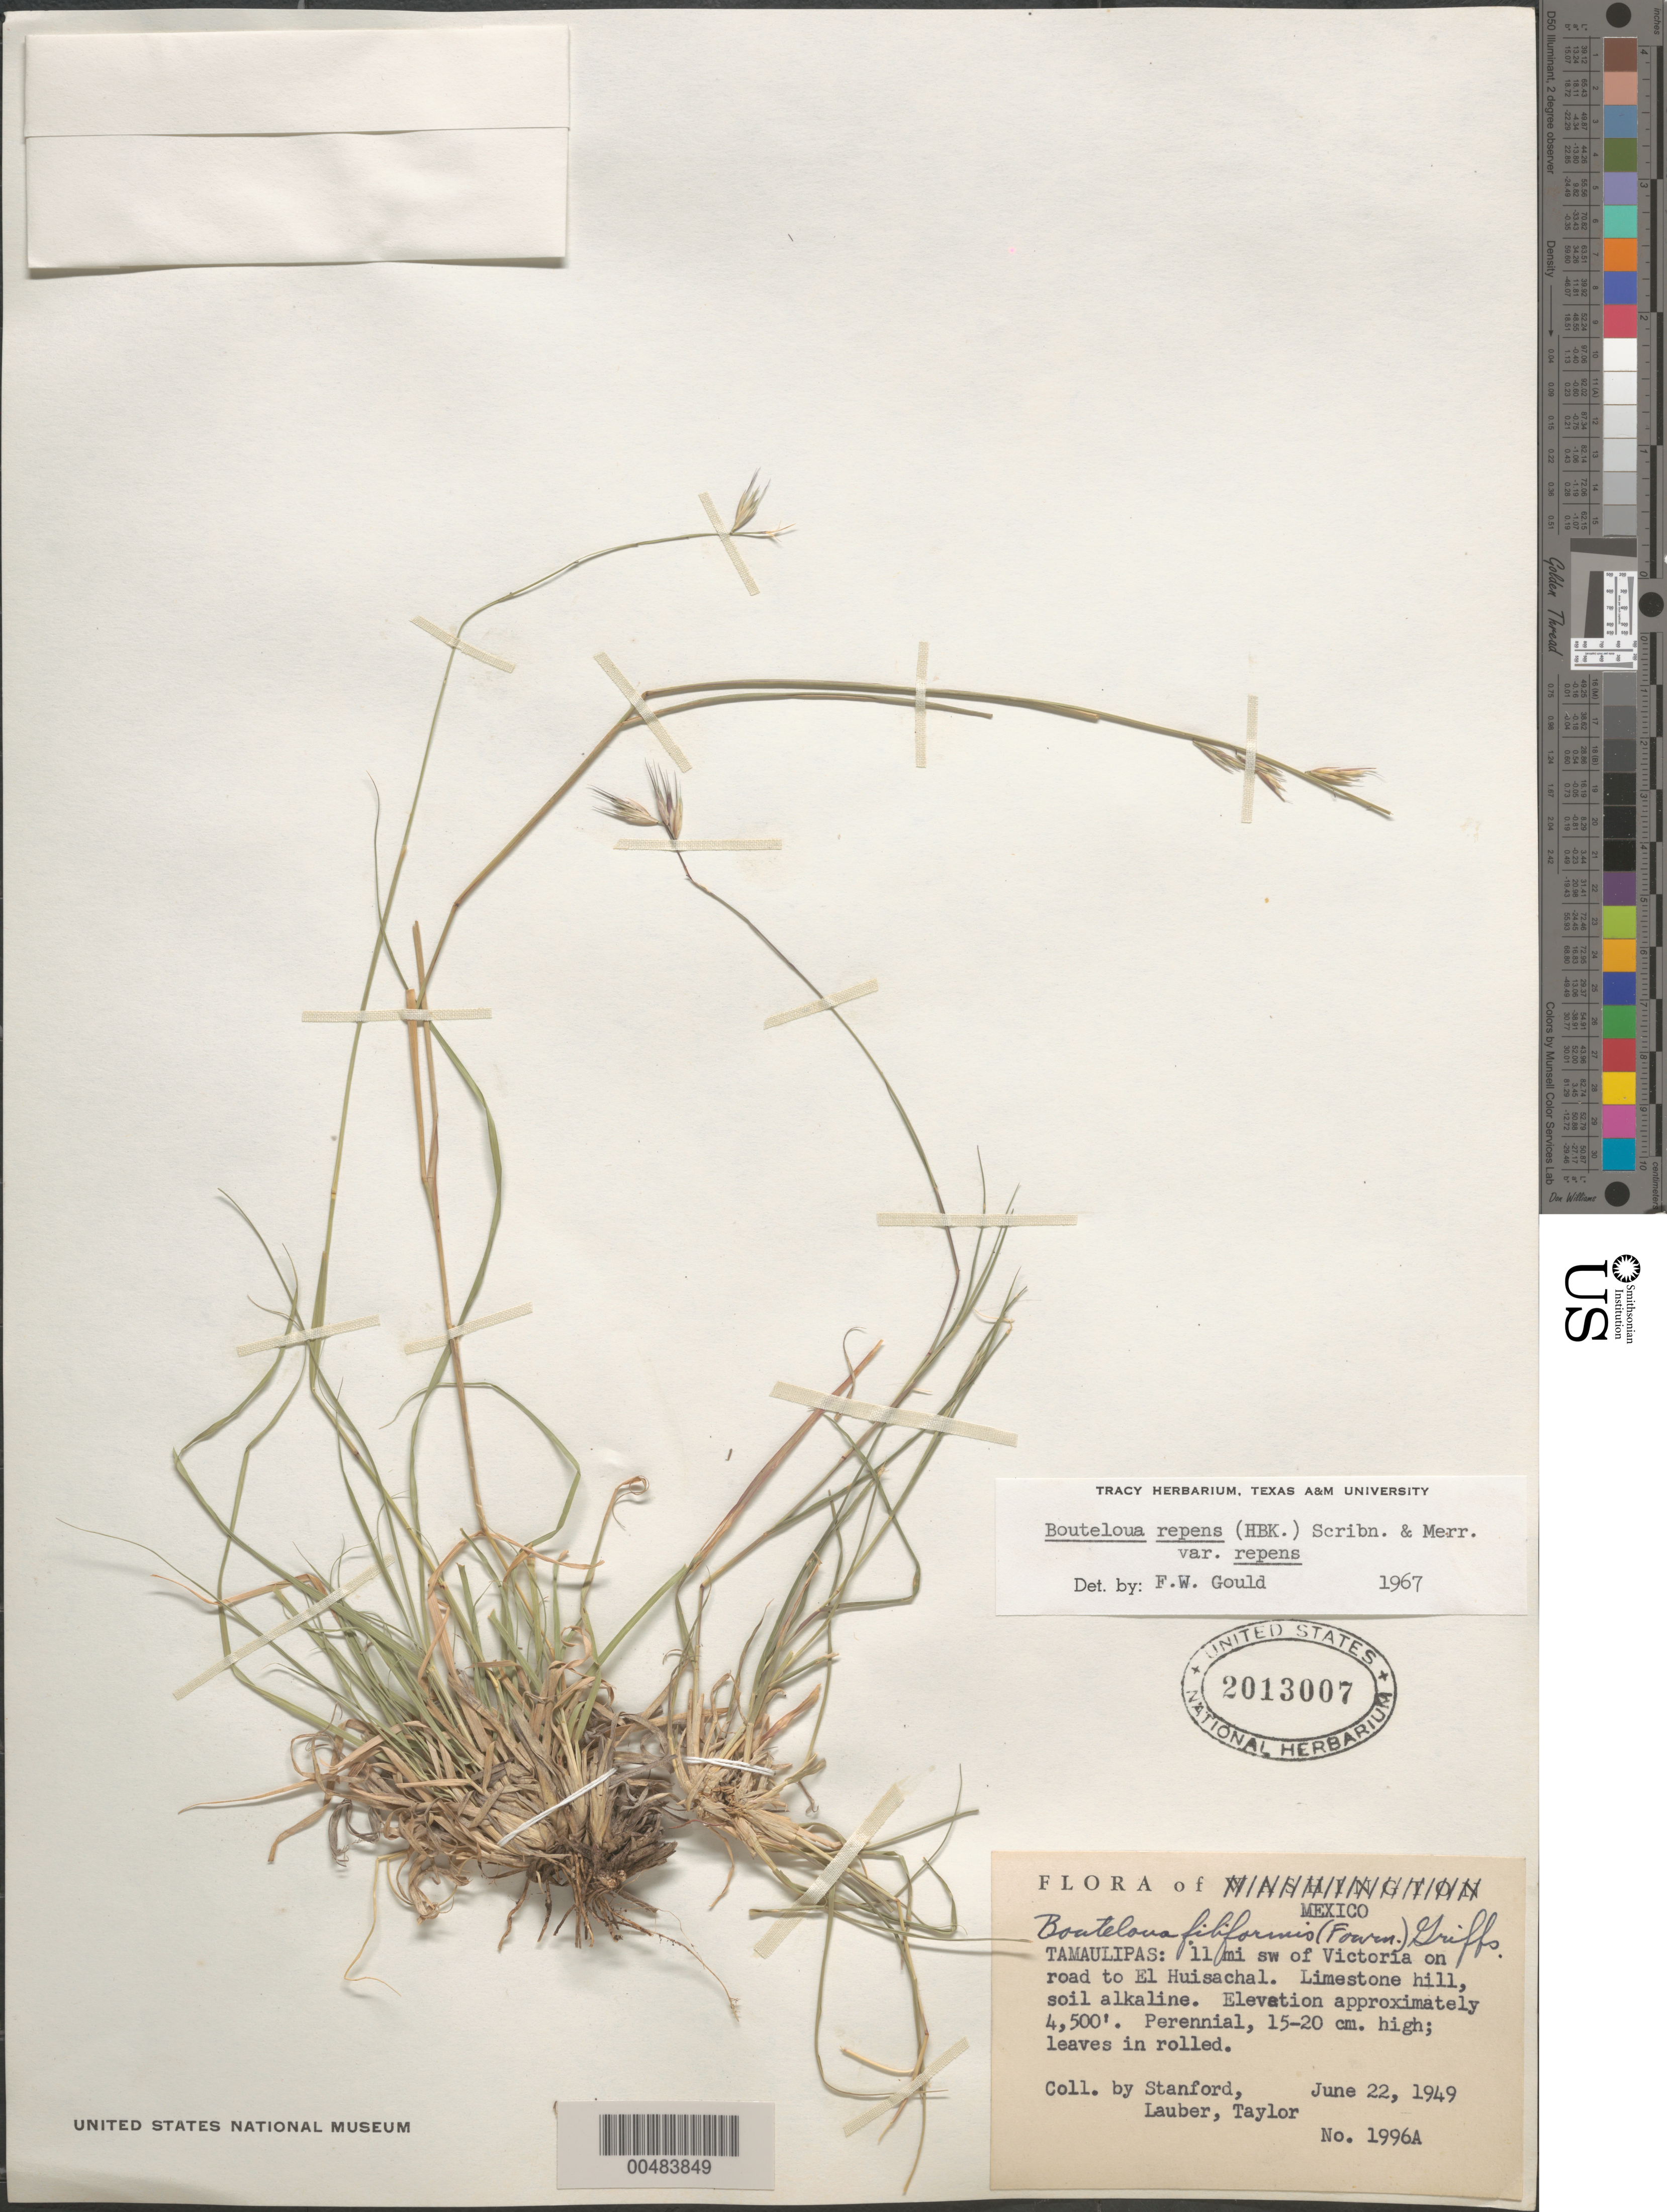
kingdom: Plantae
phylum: Tracheophyta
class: Liliopsida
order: Poales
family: Poaceae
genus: Bouteloua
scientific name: Bouteloua repens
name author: (Kunth) Scribn. & Merr.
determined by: Gould, F. W.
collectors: -. Stanford, -. Lauber & -- Taylor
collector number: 1996A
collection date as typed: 22 Jun 1949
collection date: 1949-06-22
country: Mexico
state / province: Tamaulipas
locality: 11 mi SW of Victoria on road to El Huisachal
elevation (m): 1372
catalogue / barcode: US 2013007